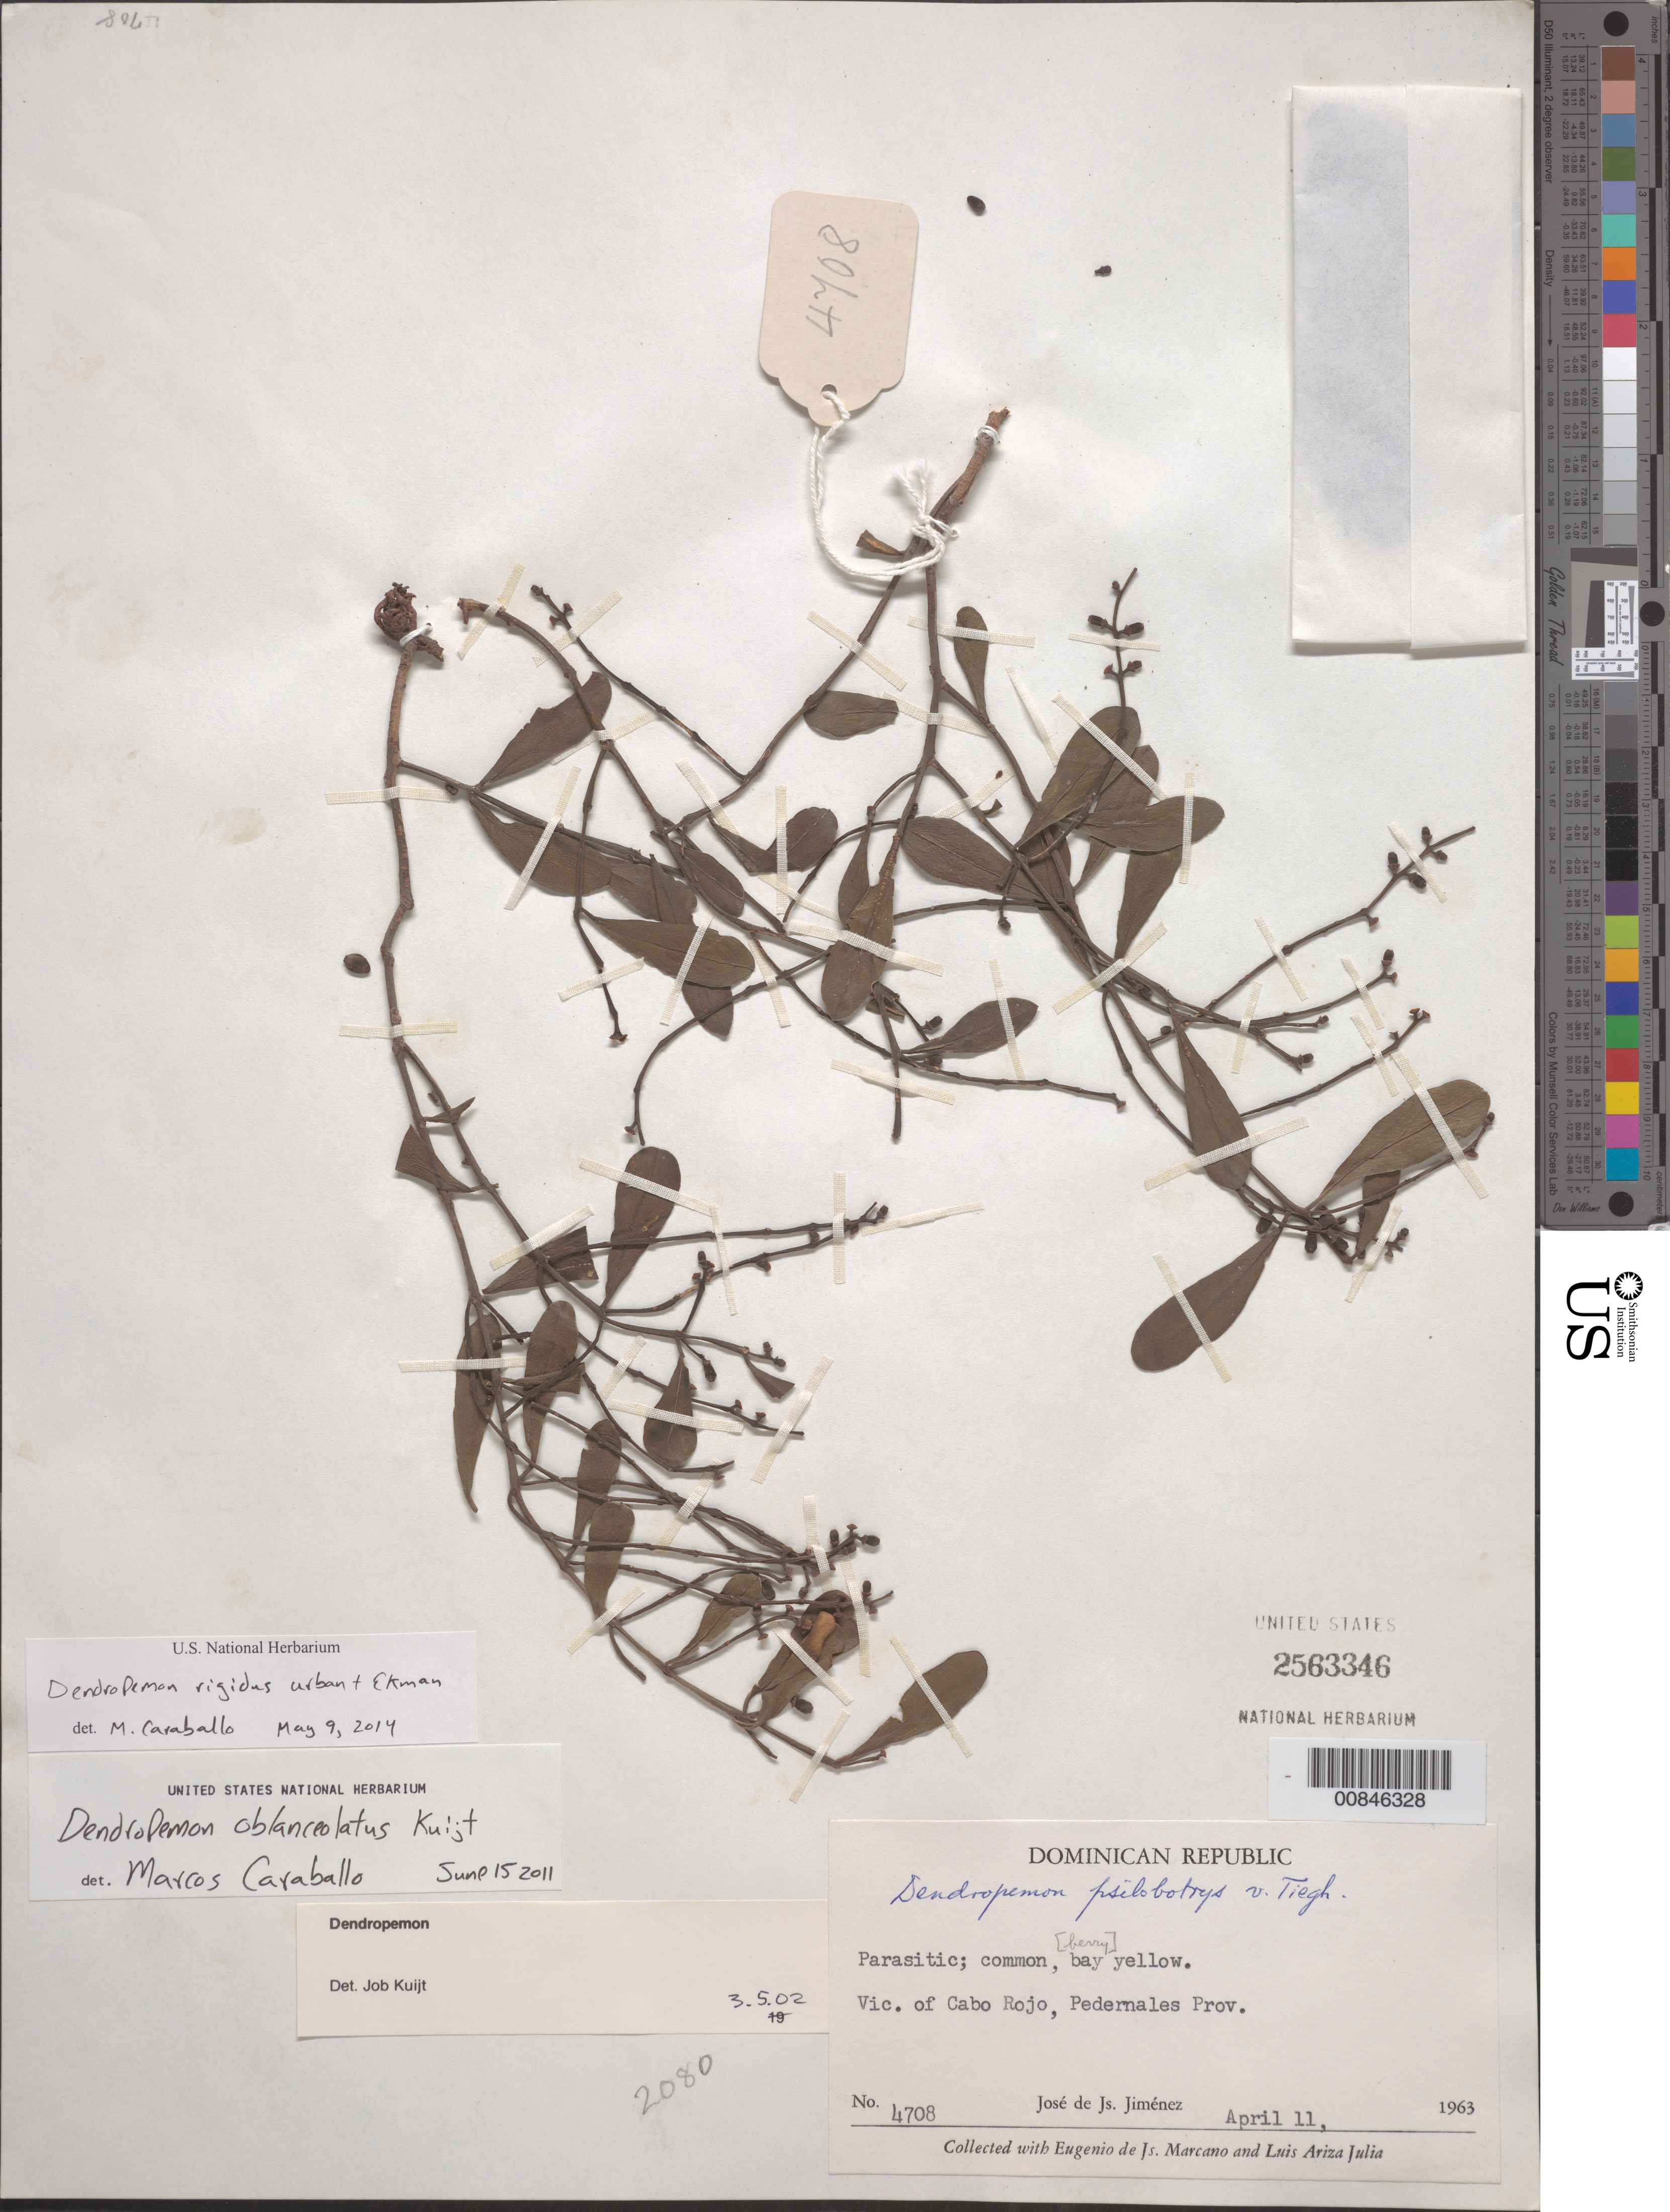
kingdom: Plantae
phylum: Tracheophyta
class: Magnoliopsida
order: Santalales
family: Loranthaceae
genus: Dendropemon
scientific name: Dendropemon rigidus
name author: Urb. & Ekman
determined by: Caraballo-Ortiz, Marcos A., (MISS), University of Mississippi (UNITED STATES)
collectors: J. J. Jiménez, E. J. Marcano F. & L. Ariza-Julia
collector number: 4708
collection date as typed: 11 Apr 1963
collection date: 1963-04-11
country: Dominican Republic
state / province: Pedernales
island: Hispaniola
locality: Vicinity of Cabo Rojo.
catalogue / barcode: US 2563346